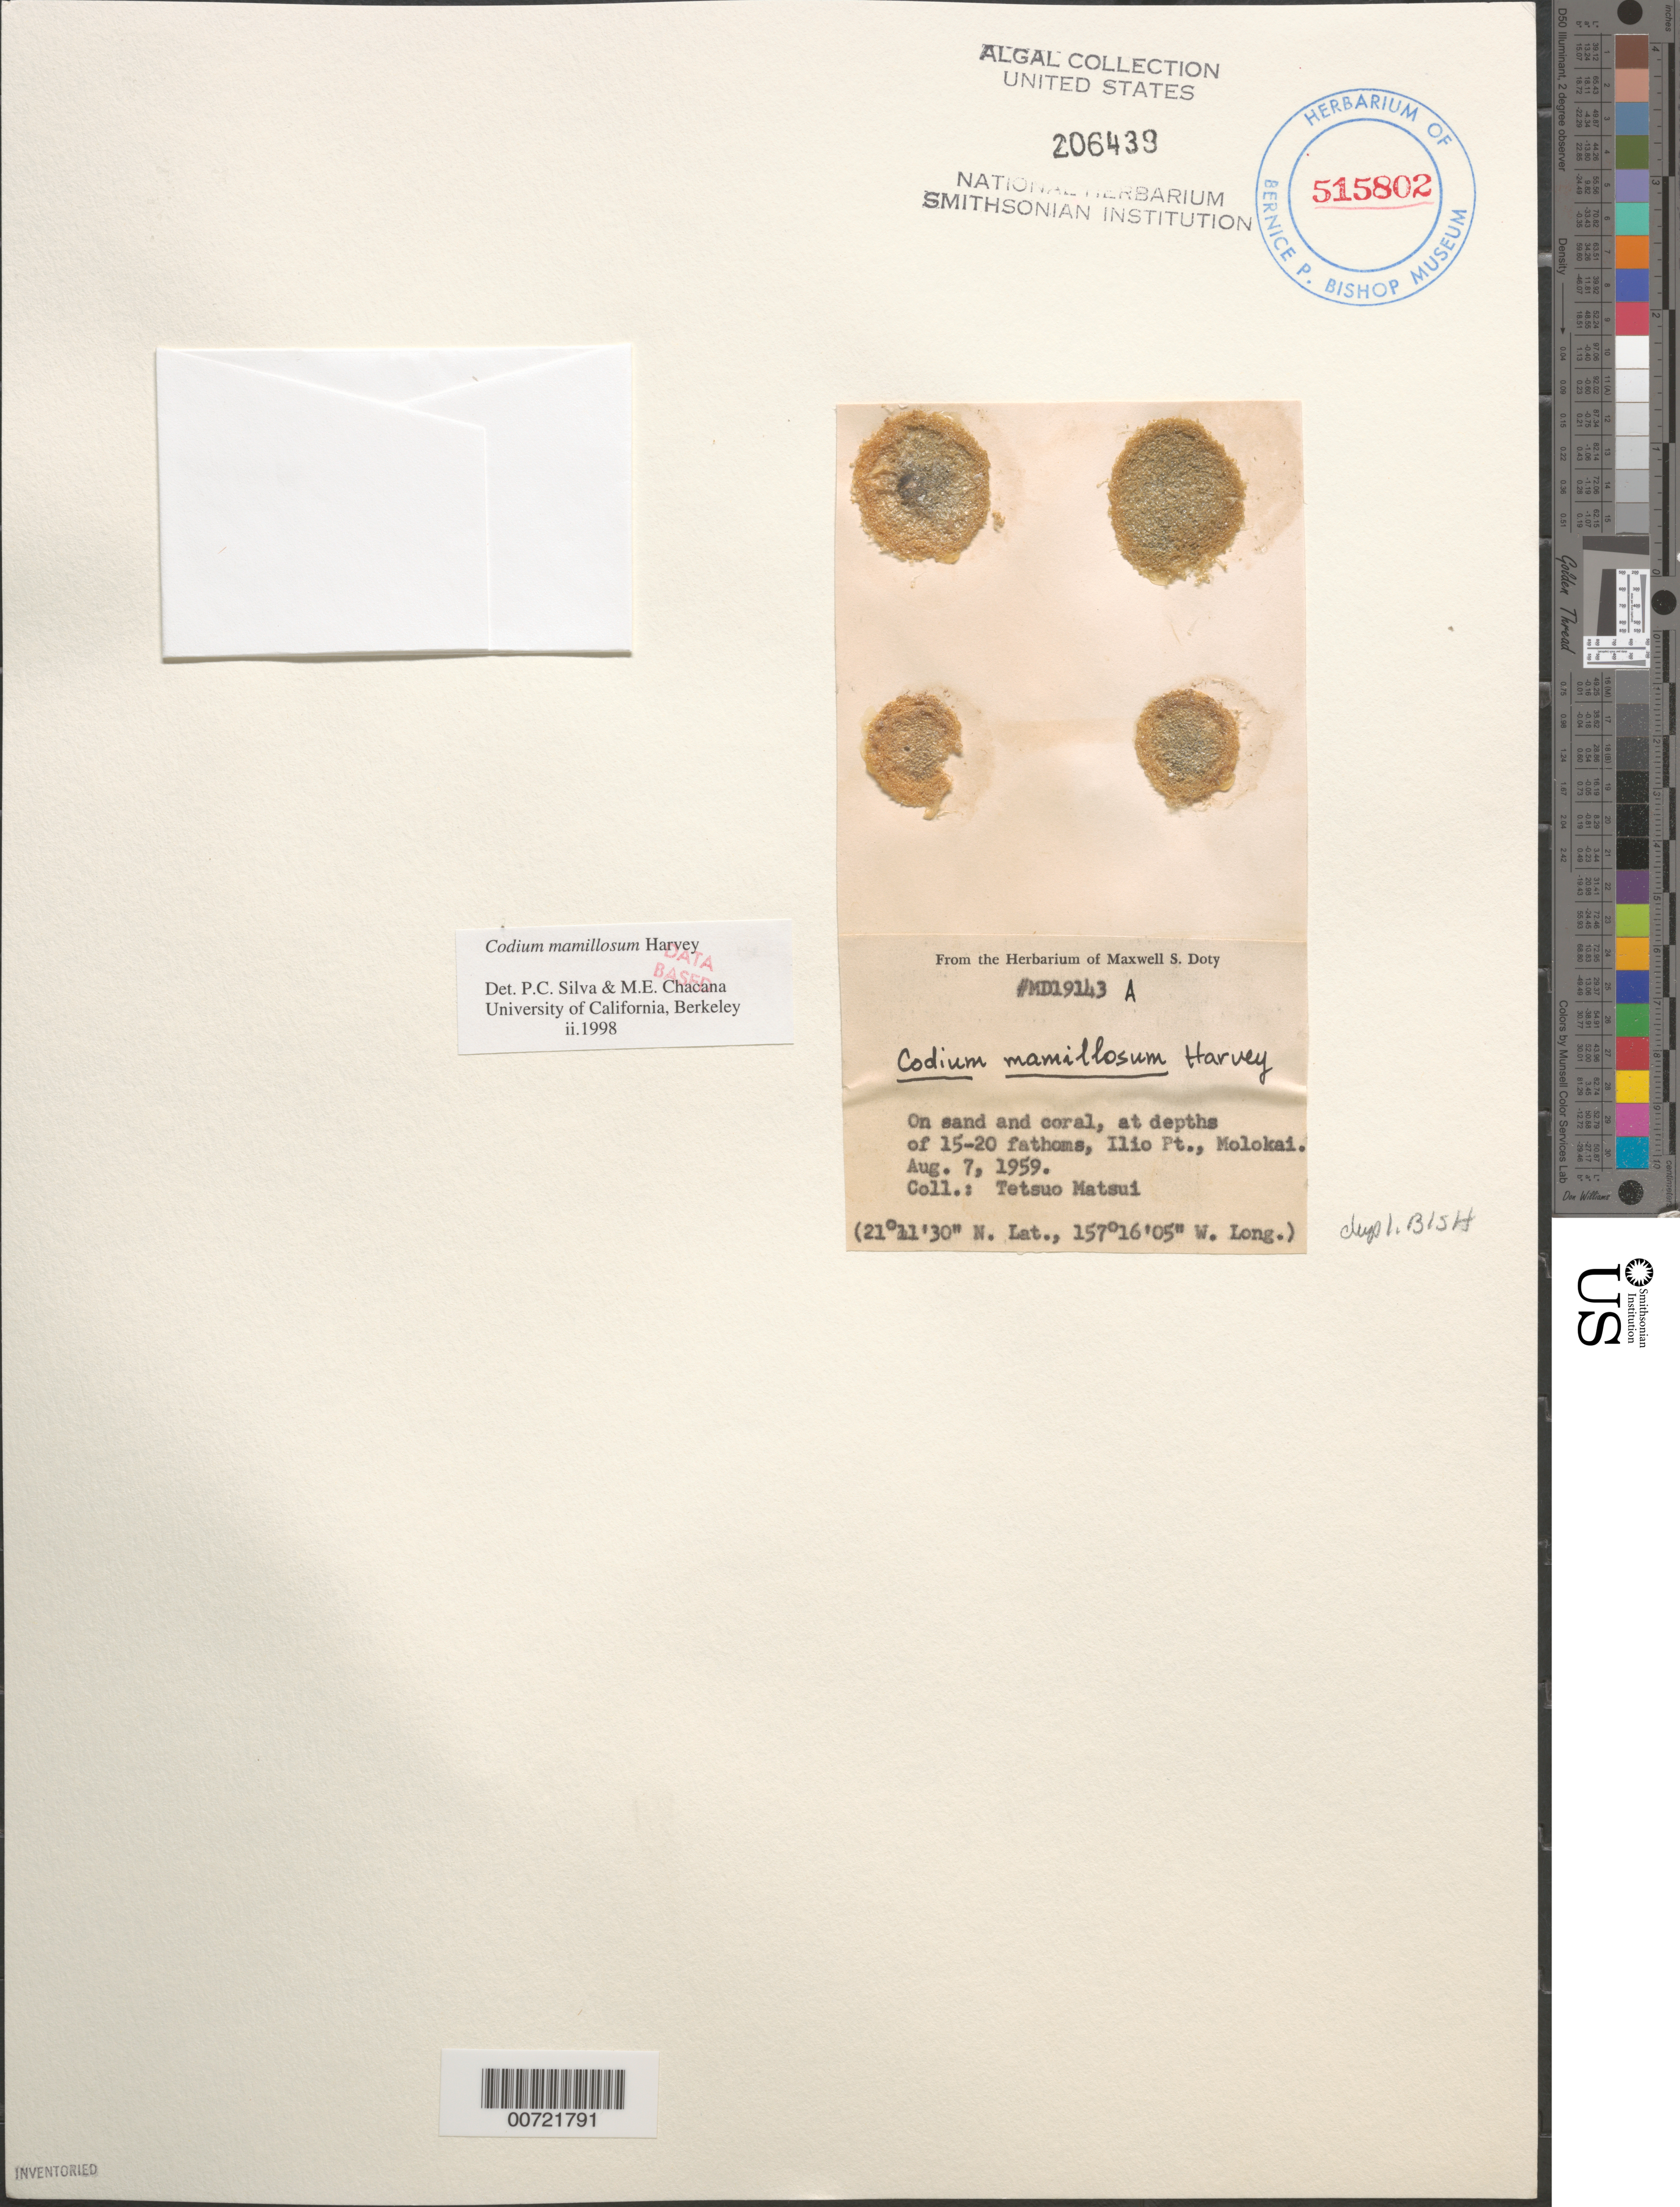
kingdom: Plantae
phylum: Chlorophyta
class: Ulvophyceae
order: Bryopsidales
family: Codiaceae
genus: Codium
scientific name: Codium mamillosum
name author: Harv.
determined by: Pedroche, F. F.; Silva, P. C.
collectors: T. Matsui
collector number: MSD 19143A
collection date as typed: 07 Sep 1959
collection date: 1959-09-07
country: United States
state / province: Hawaii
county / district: Maui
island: Moloka'i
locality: Ilio Point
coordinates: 21 11' 30" N, 157 16' 05" W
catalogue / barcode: US 206439